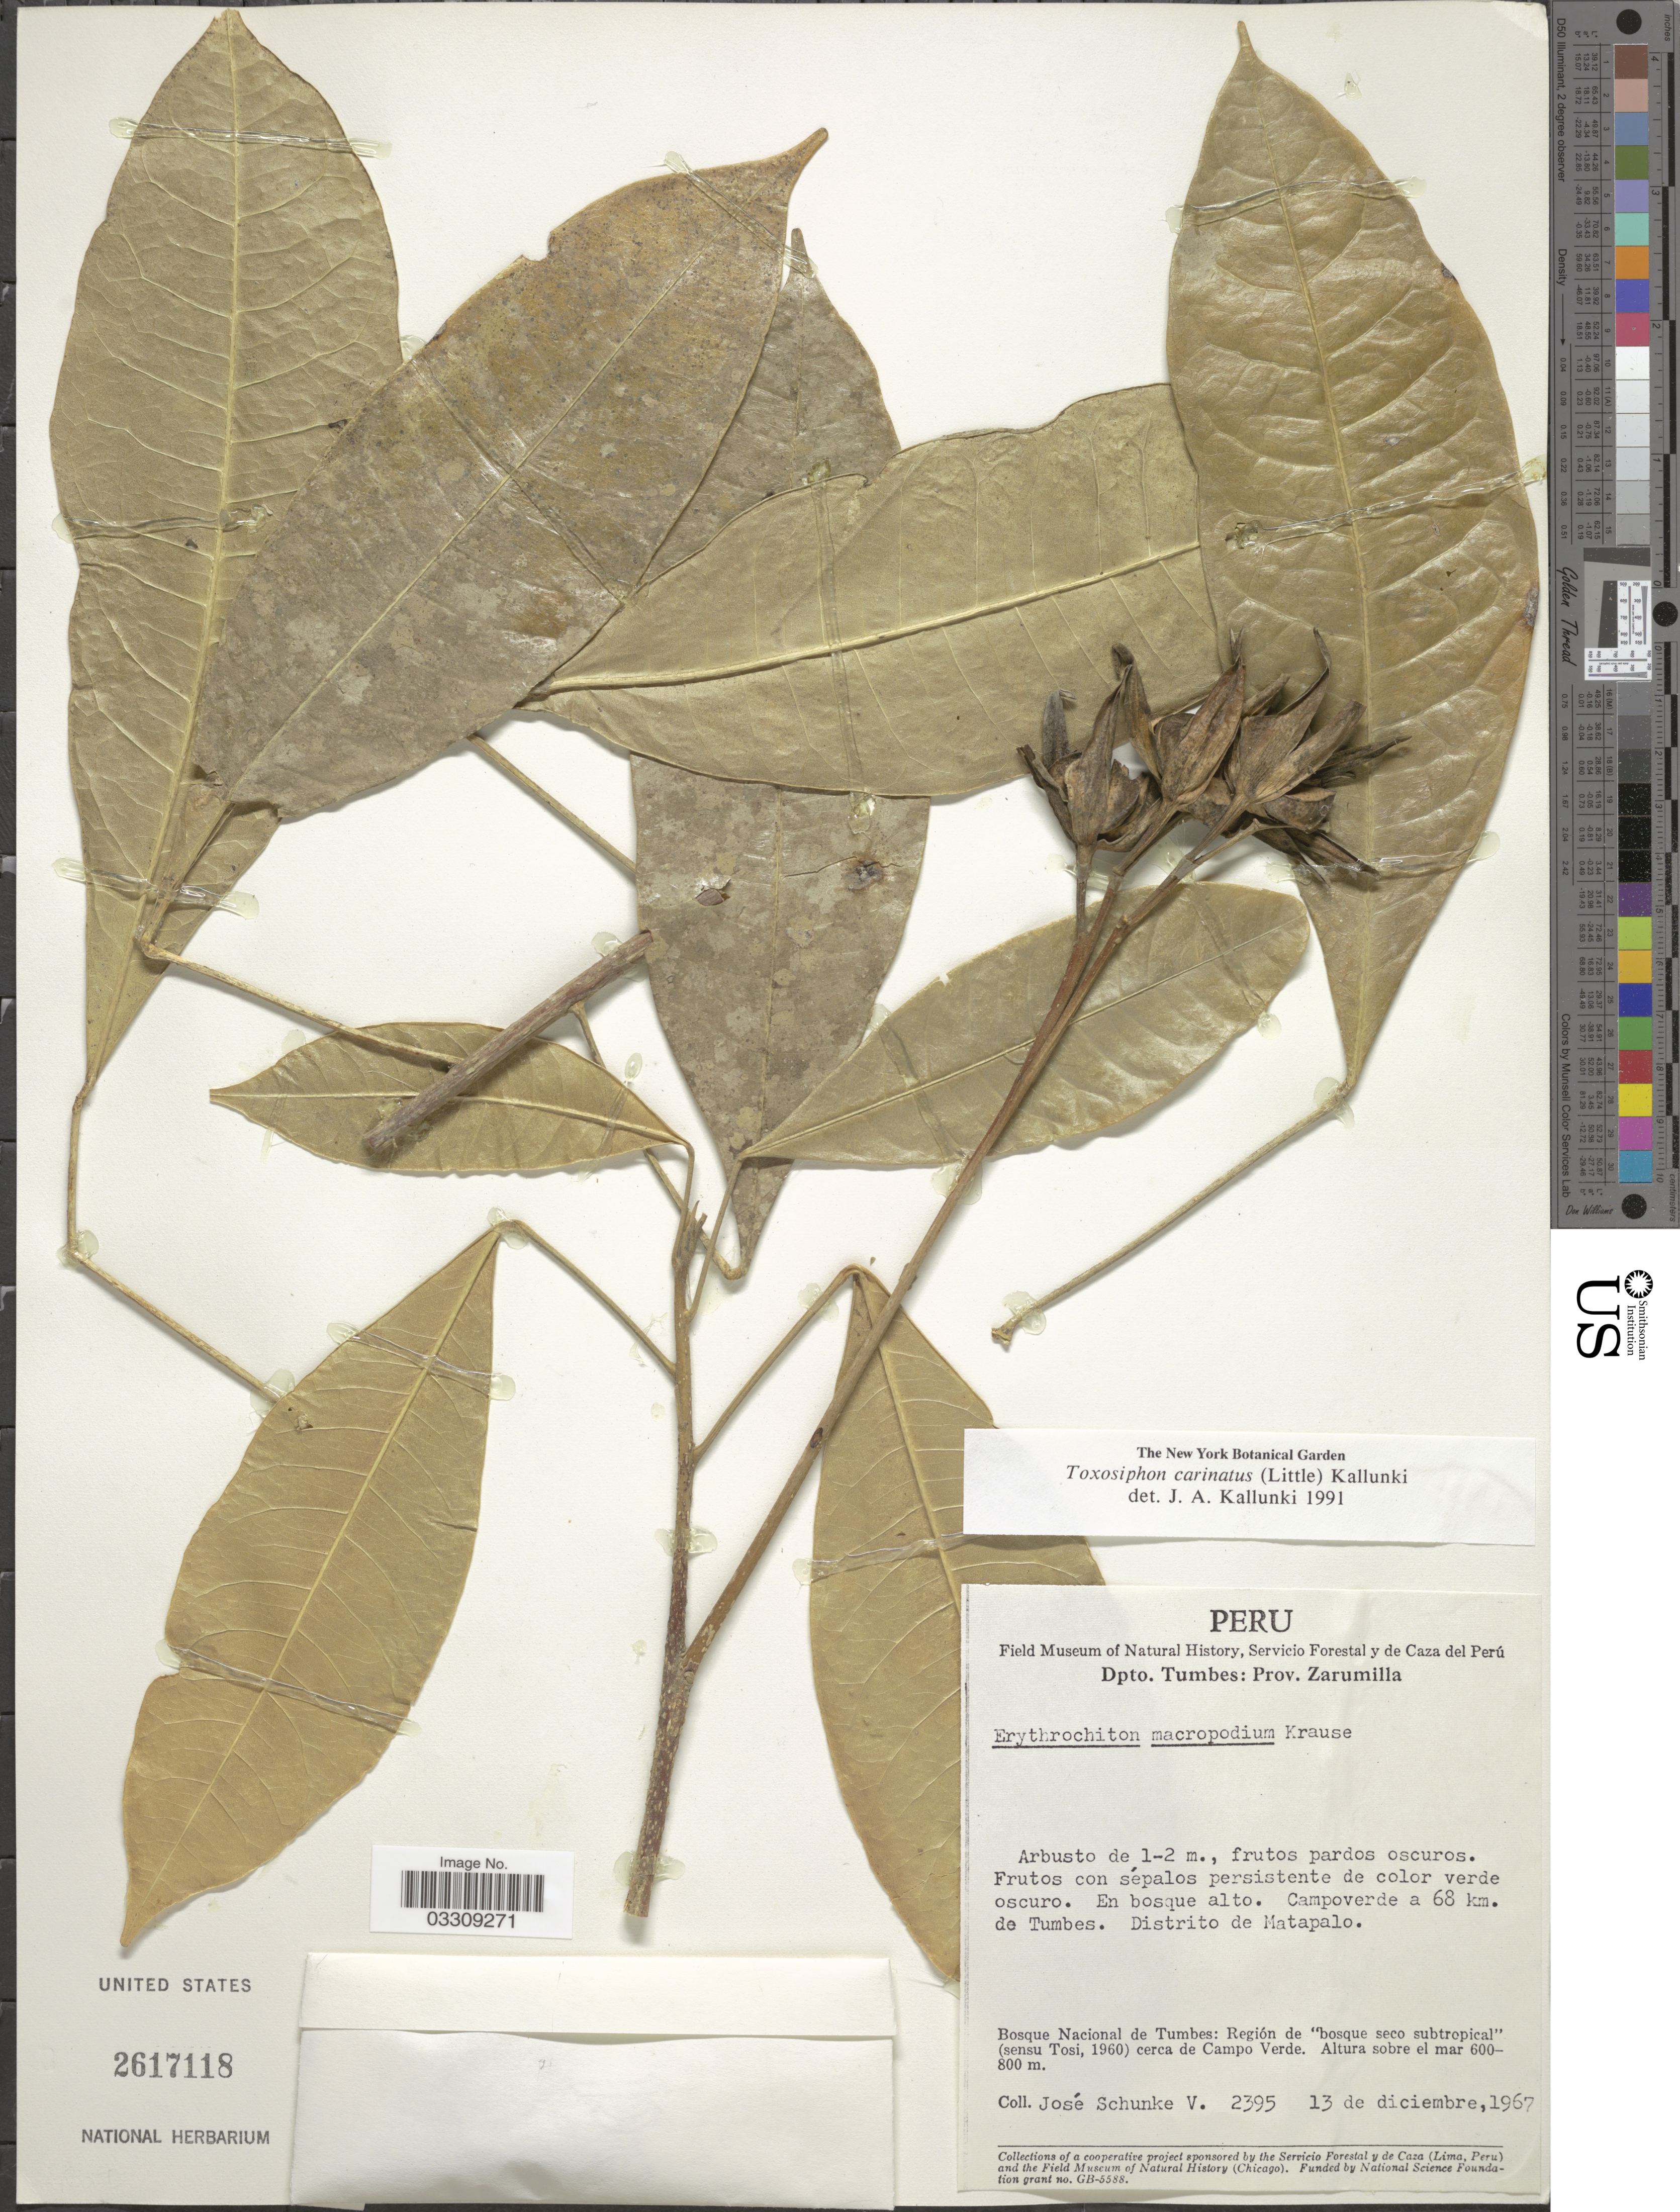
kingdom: Plantae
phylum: Tracheophyta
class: Magnoliopsida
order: Sapindales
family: Rutaceae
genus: Toxosiphon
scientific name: Toxosiphon carinatus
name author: (Little) Kallunki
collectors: J. Schunke Vigo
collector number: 2395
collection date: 1967-12-23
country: Peru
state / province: Tumbes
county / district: Zarumilla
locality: Dpto. Tumbes: Prov. Zarumilla. Campoverde a 68 km. de Tumbes. Distrito de Matapalo. Bosque Nacional de Tumbes: Región de "bosque seco subtropical" cerca de Campo Verde.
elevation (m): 600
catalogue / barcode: US 2617118